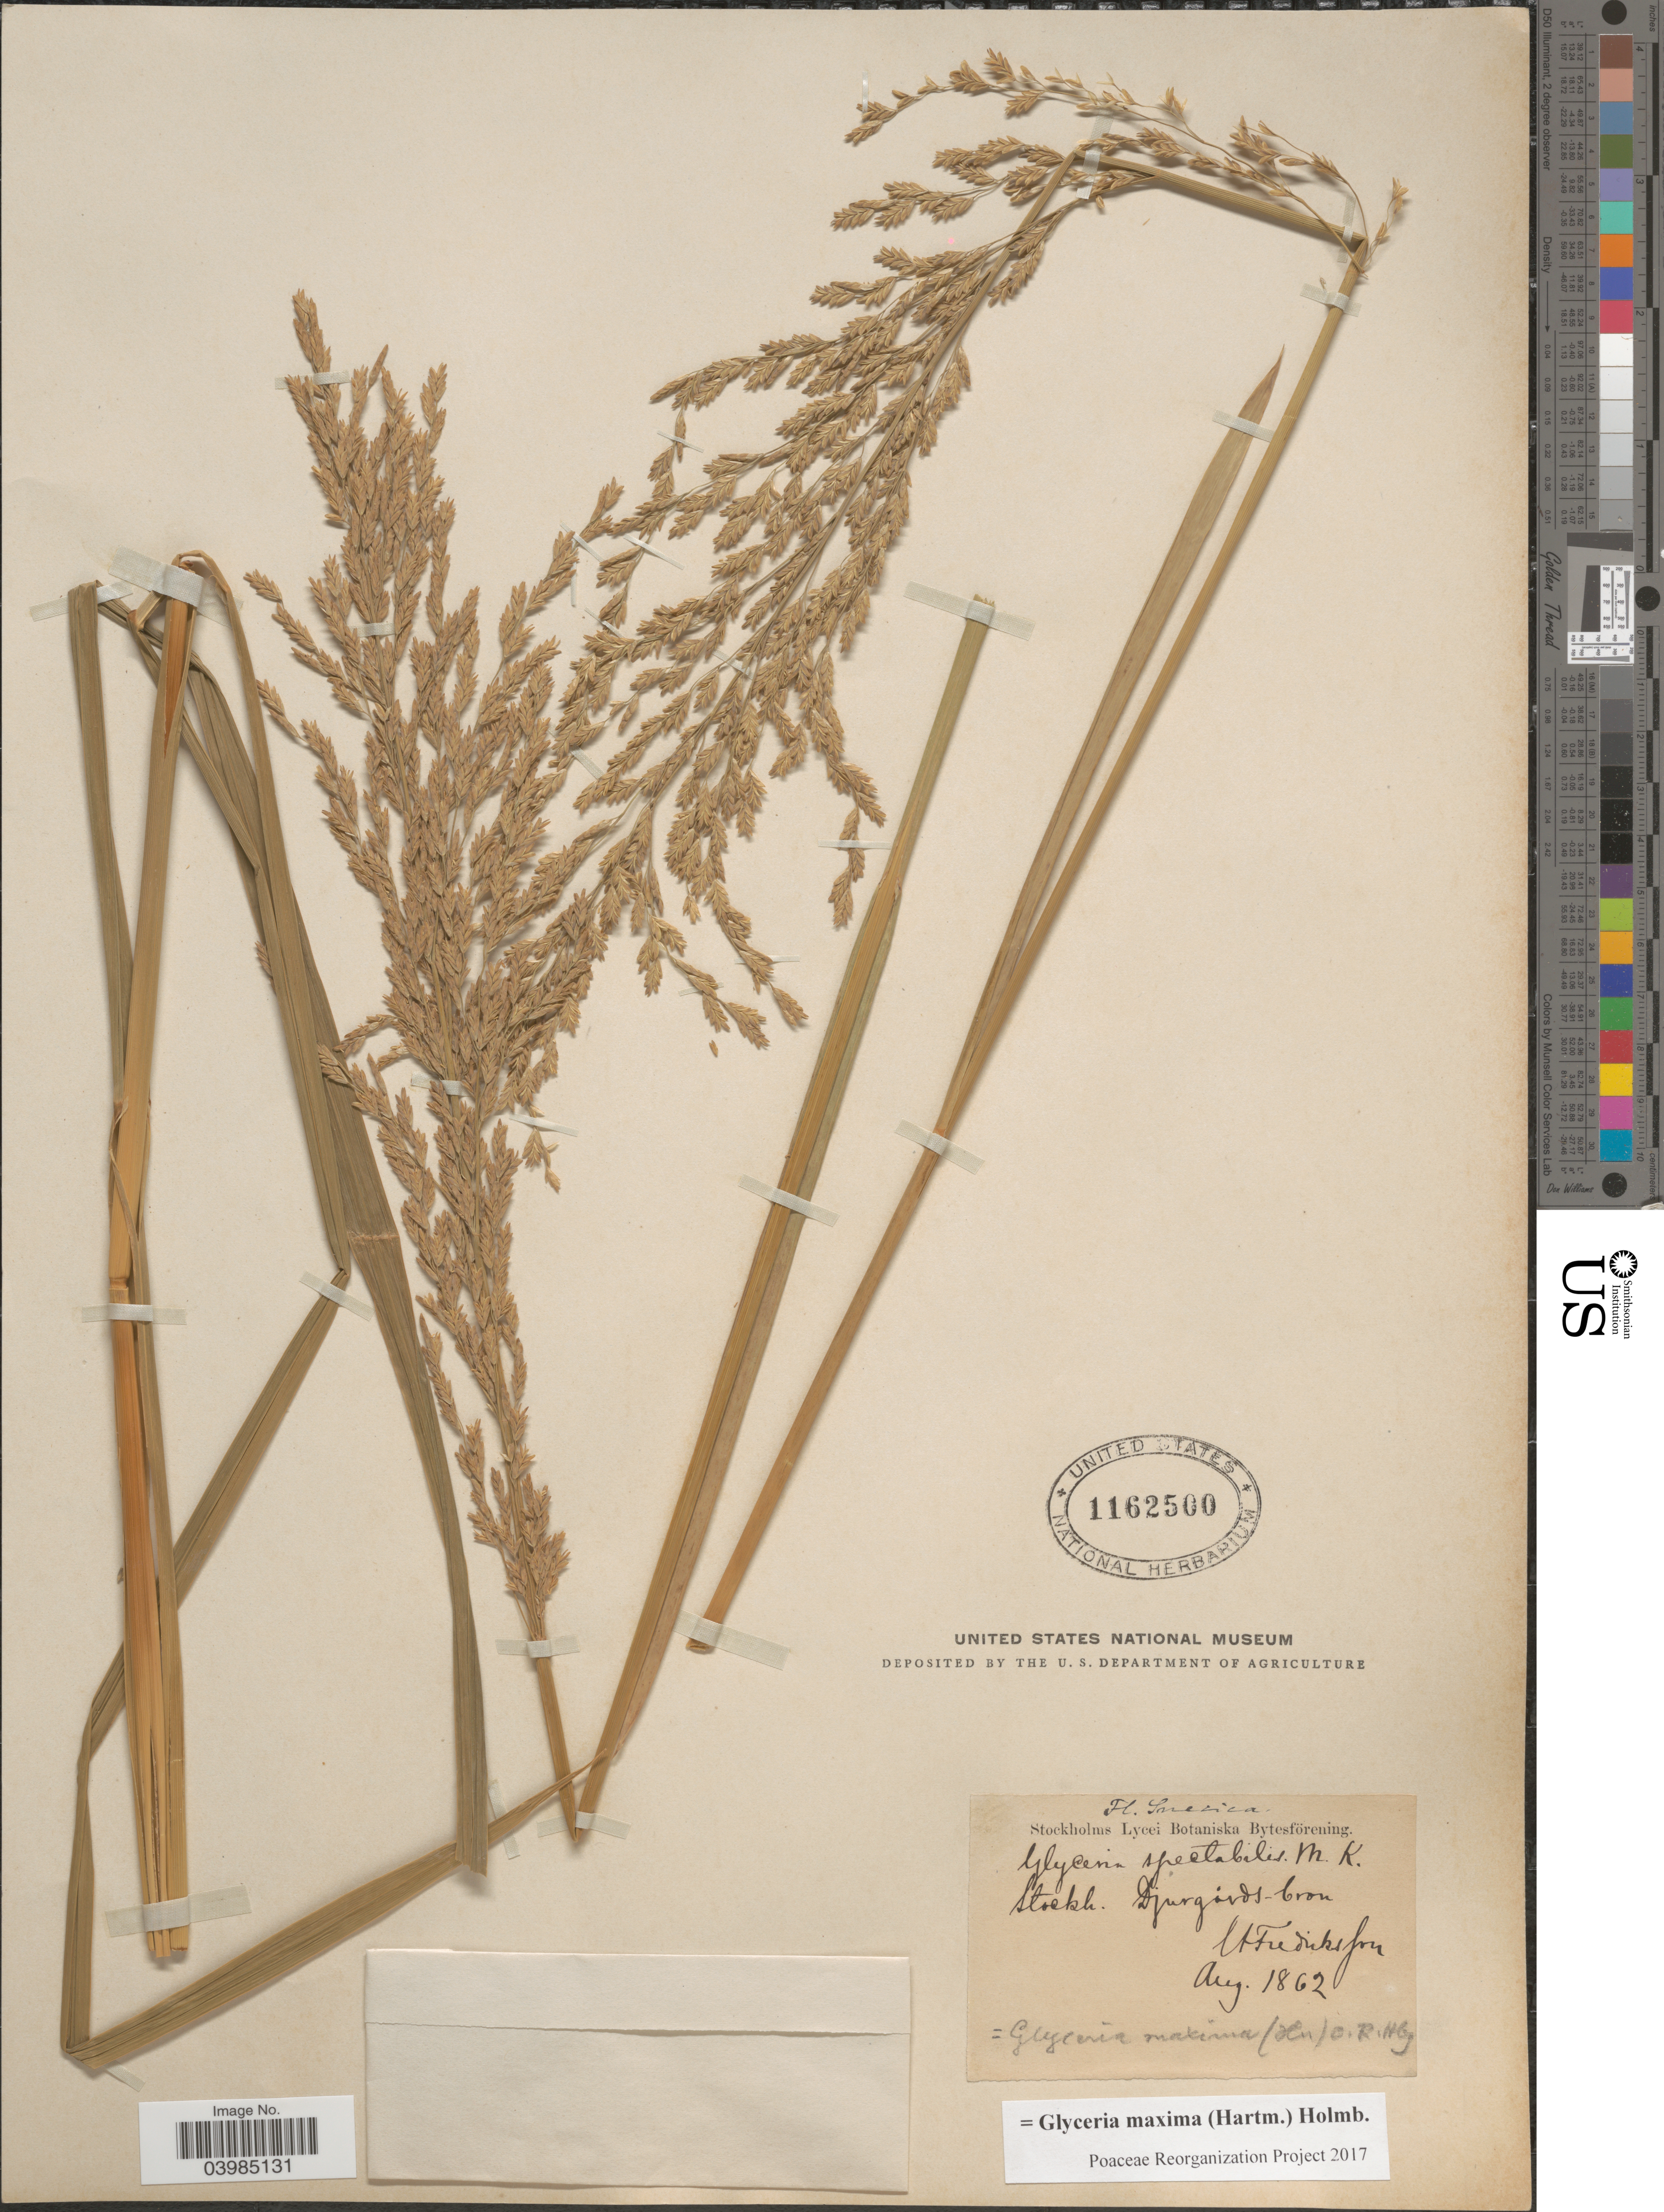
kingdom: Plantae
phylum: Tracheophyta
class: Liliopsida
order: Poales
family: Poaceae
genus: Glyceria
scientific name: Glyceria maxima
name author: (Hartm.) Holmb.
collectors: Lt. Fredriksson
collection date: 1862-08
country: Sweden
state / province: Stockholm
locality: Suecica. Stockh. Djurgårds-bron.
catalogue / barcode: US 1162500